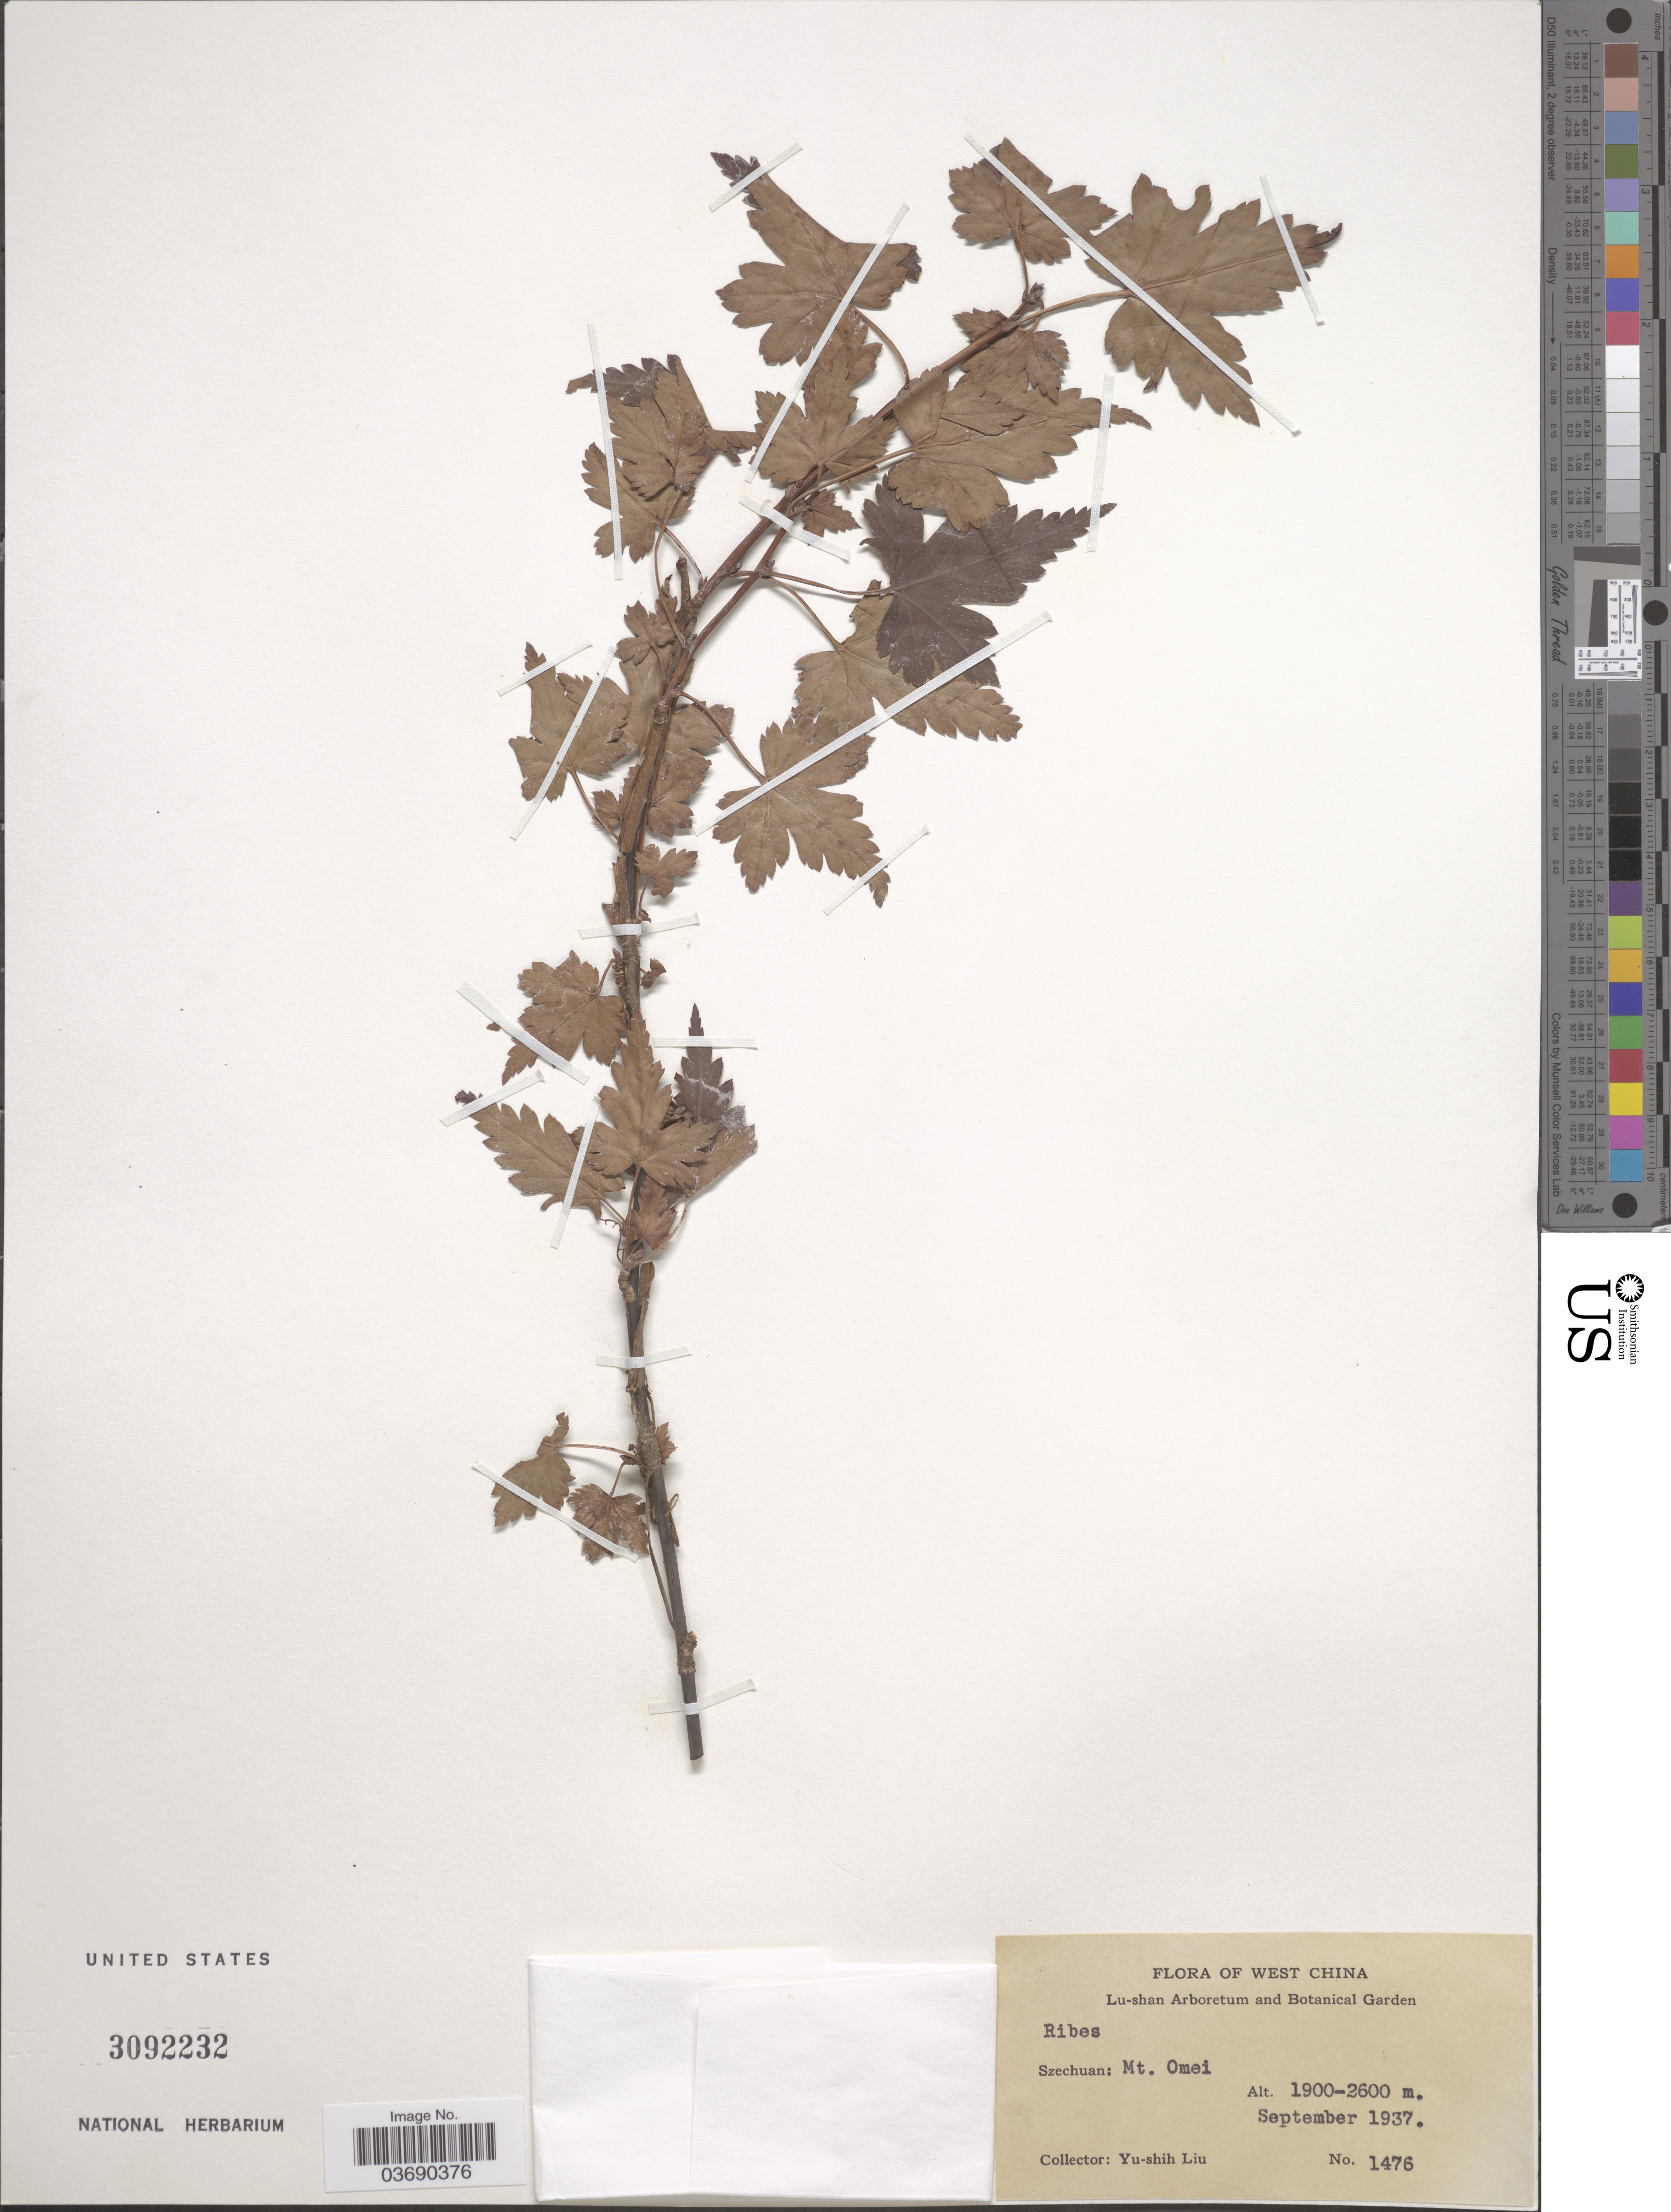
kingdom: Plantae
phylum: Tracheophyta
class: Magnoliopsida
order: Saxifragales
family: Grossulariaceae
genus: Ribes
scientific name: Ribes sp.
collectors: Y.-S. Liu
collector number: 1476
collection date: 1937-09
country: China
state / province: Sichuan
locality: West China. Szechuan: Mt. Omei.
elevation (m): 1900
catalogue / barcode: US 3092232